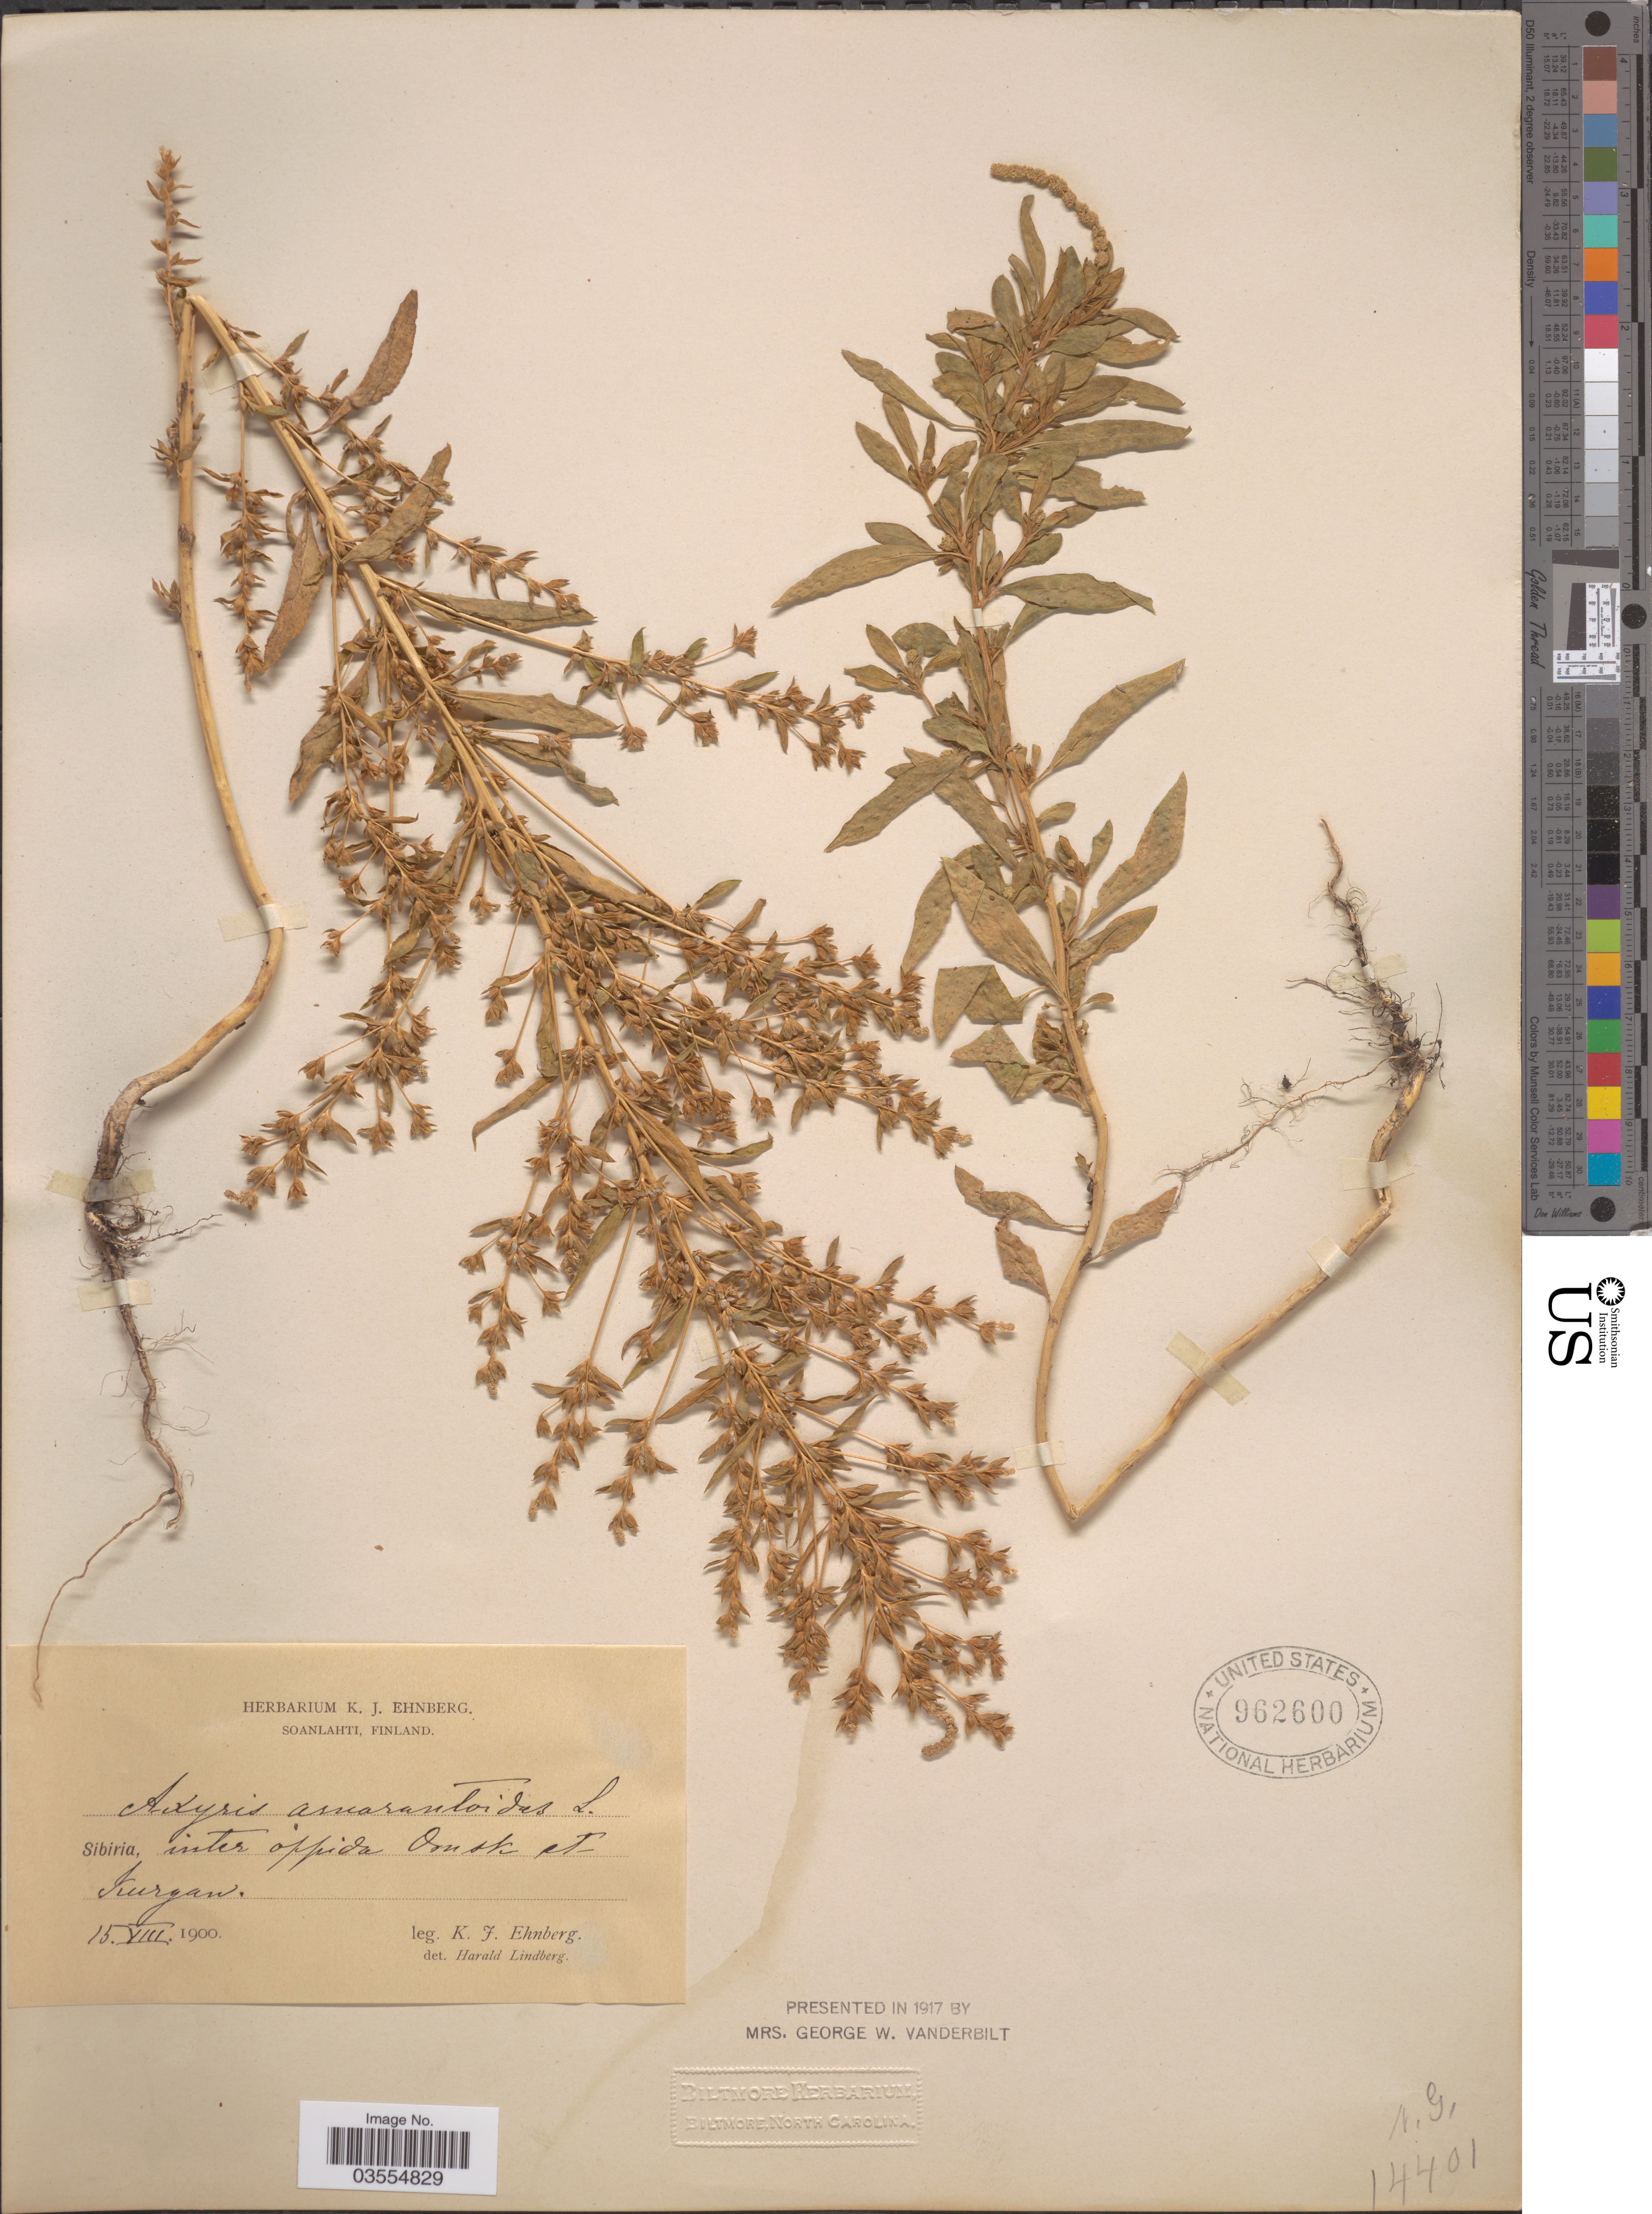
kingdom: Plantae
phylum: Tracheophyta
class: Magnoliopsida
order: Caryophyllales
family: Amaranthaceae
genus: Axyris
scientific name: Axyris amaranthoides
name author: L.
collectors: K. Ehnberg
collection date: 1900-08-15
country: Russian Federation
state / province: Omsk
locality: Sibiria, inter oppida Omsk et Kurgan.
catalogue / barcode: US 962600